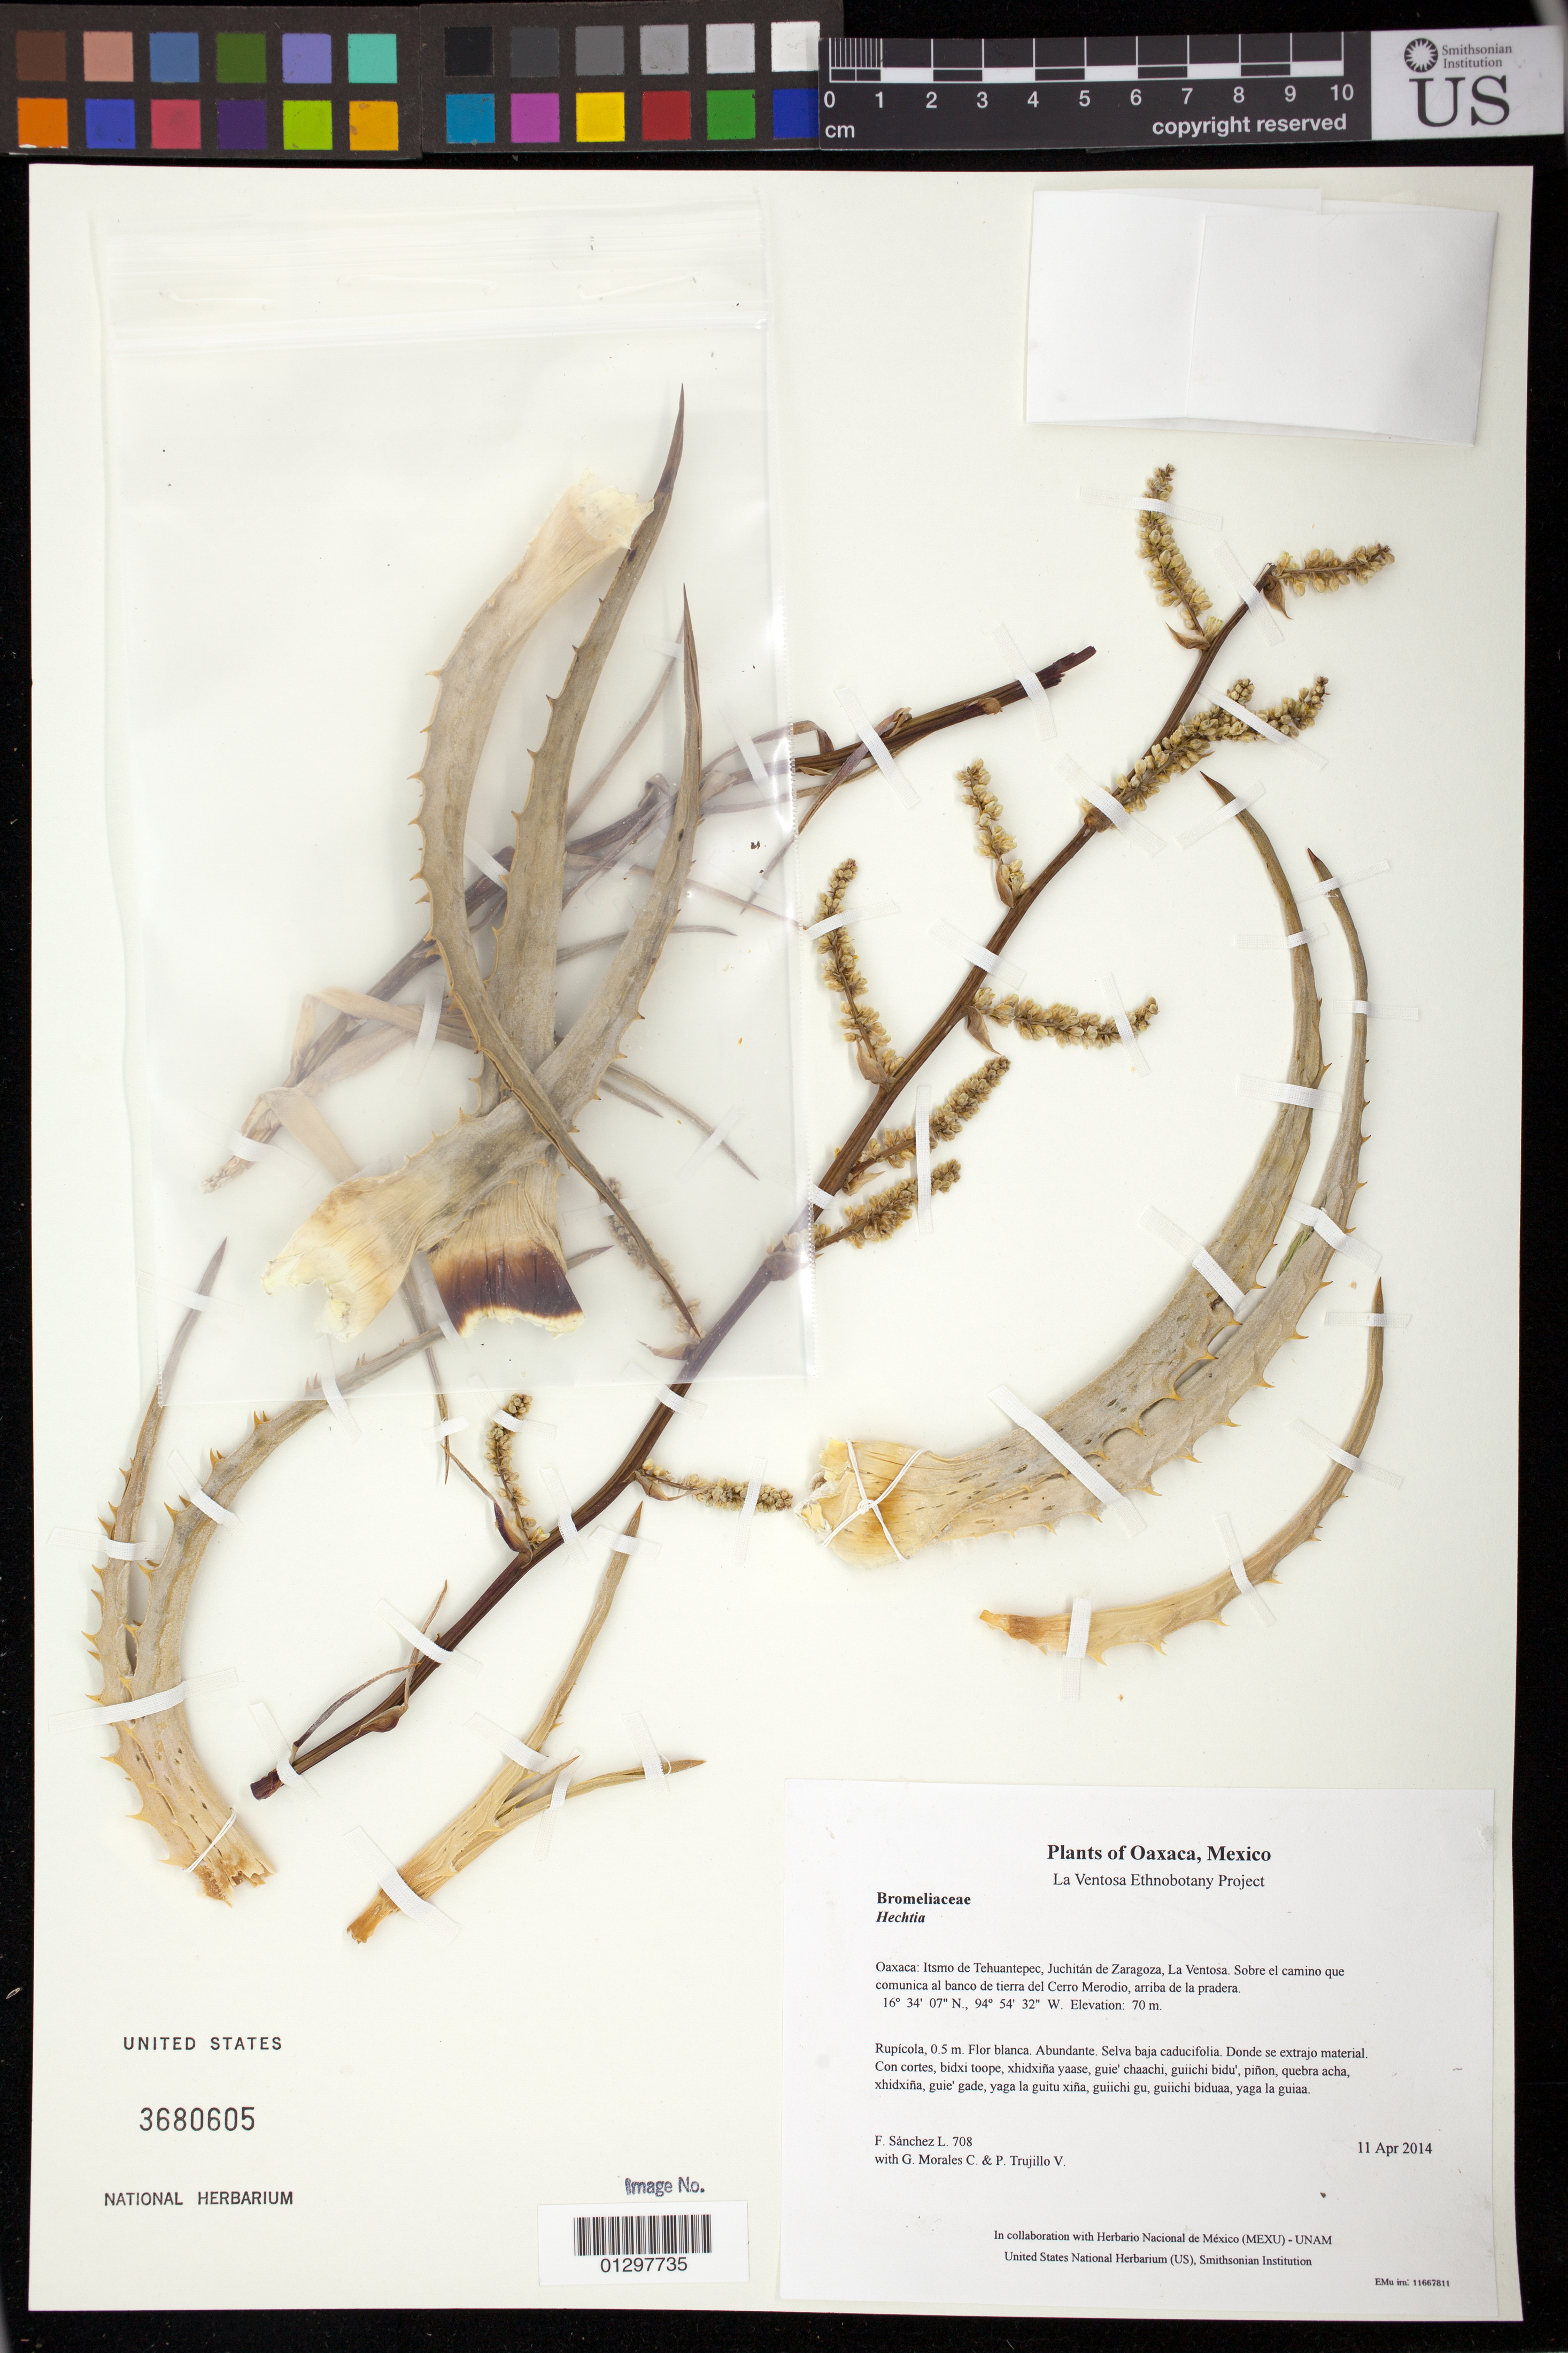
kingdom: Plantae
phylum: Tracheophyta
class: Liliopsida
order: Poales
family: Bromeliaceae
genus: Hechtia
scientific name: Hechtia isthmusiana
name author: Burt-Utley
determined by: Espejo, A.; López Ferrari, A. R.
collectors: F. Sánchez L., G. Morales C. & P. Trujillo V.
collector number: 708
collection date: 2014-04-11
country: Mexico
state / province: Oaxaca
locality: Itsmo de Tehuantepec, Juchitán de Zaragoza, La Ventosa. Sobre el camino que comunica al banco de tierra del Cerro Merodio, arriba de la pradera.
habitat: Selva baja caducifolia. Donde se extrajo material.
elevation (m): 70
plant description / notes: JEBOT, MEXU, SERO, US; Batuuba. 0.5 m. Guie' naquichi'. Stale.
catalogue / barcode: US 3680605